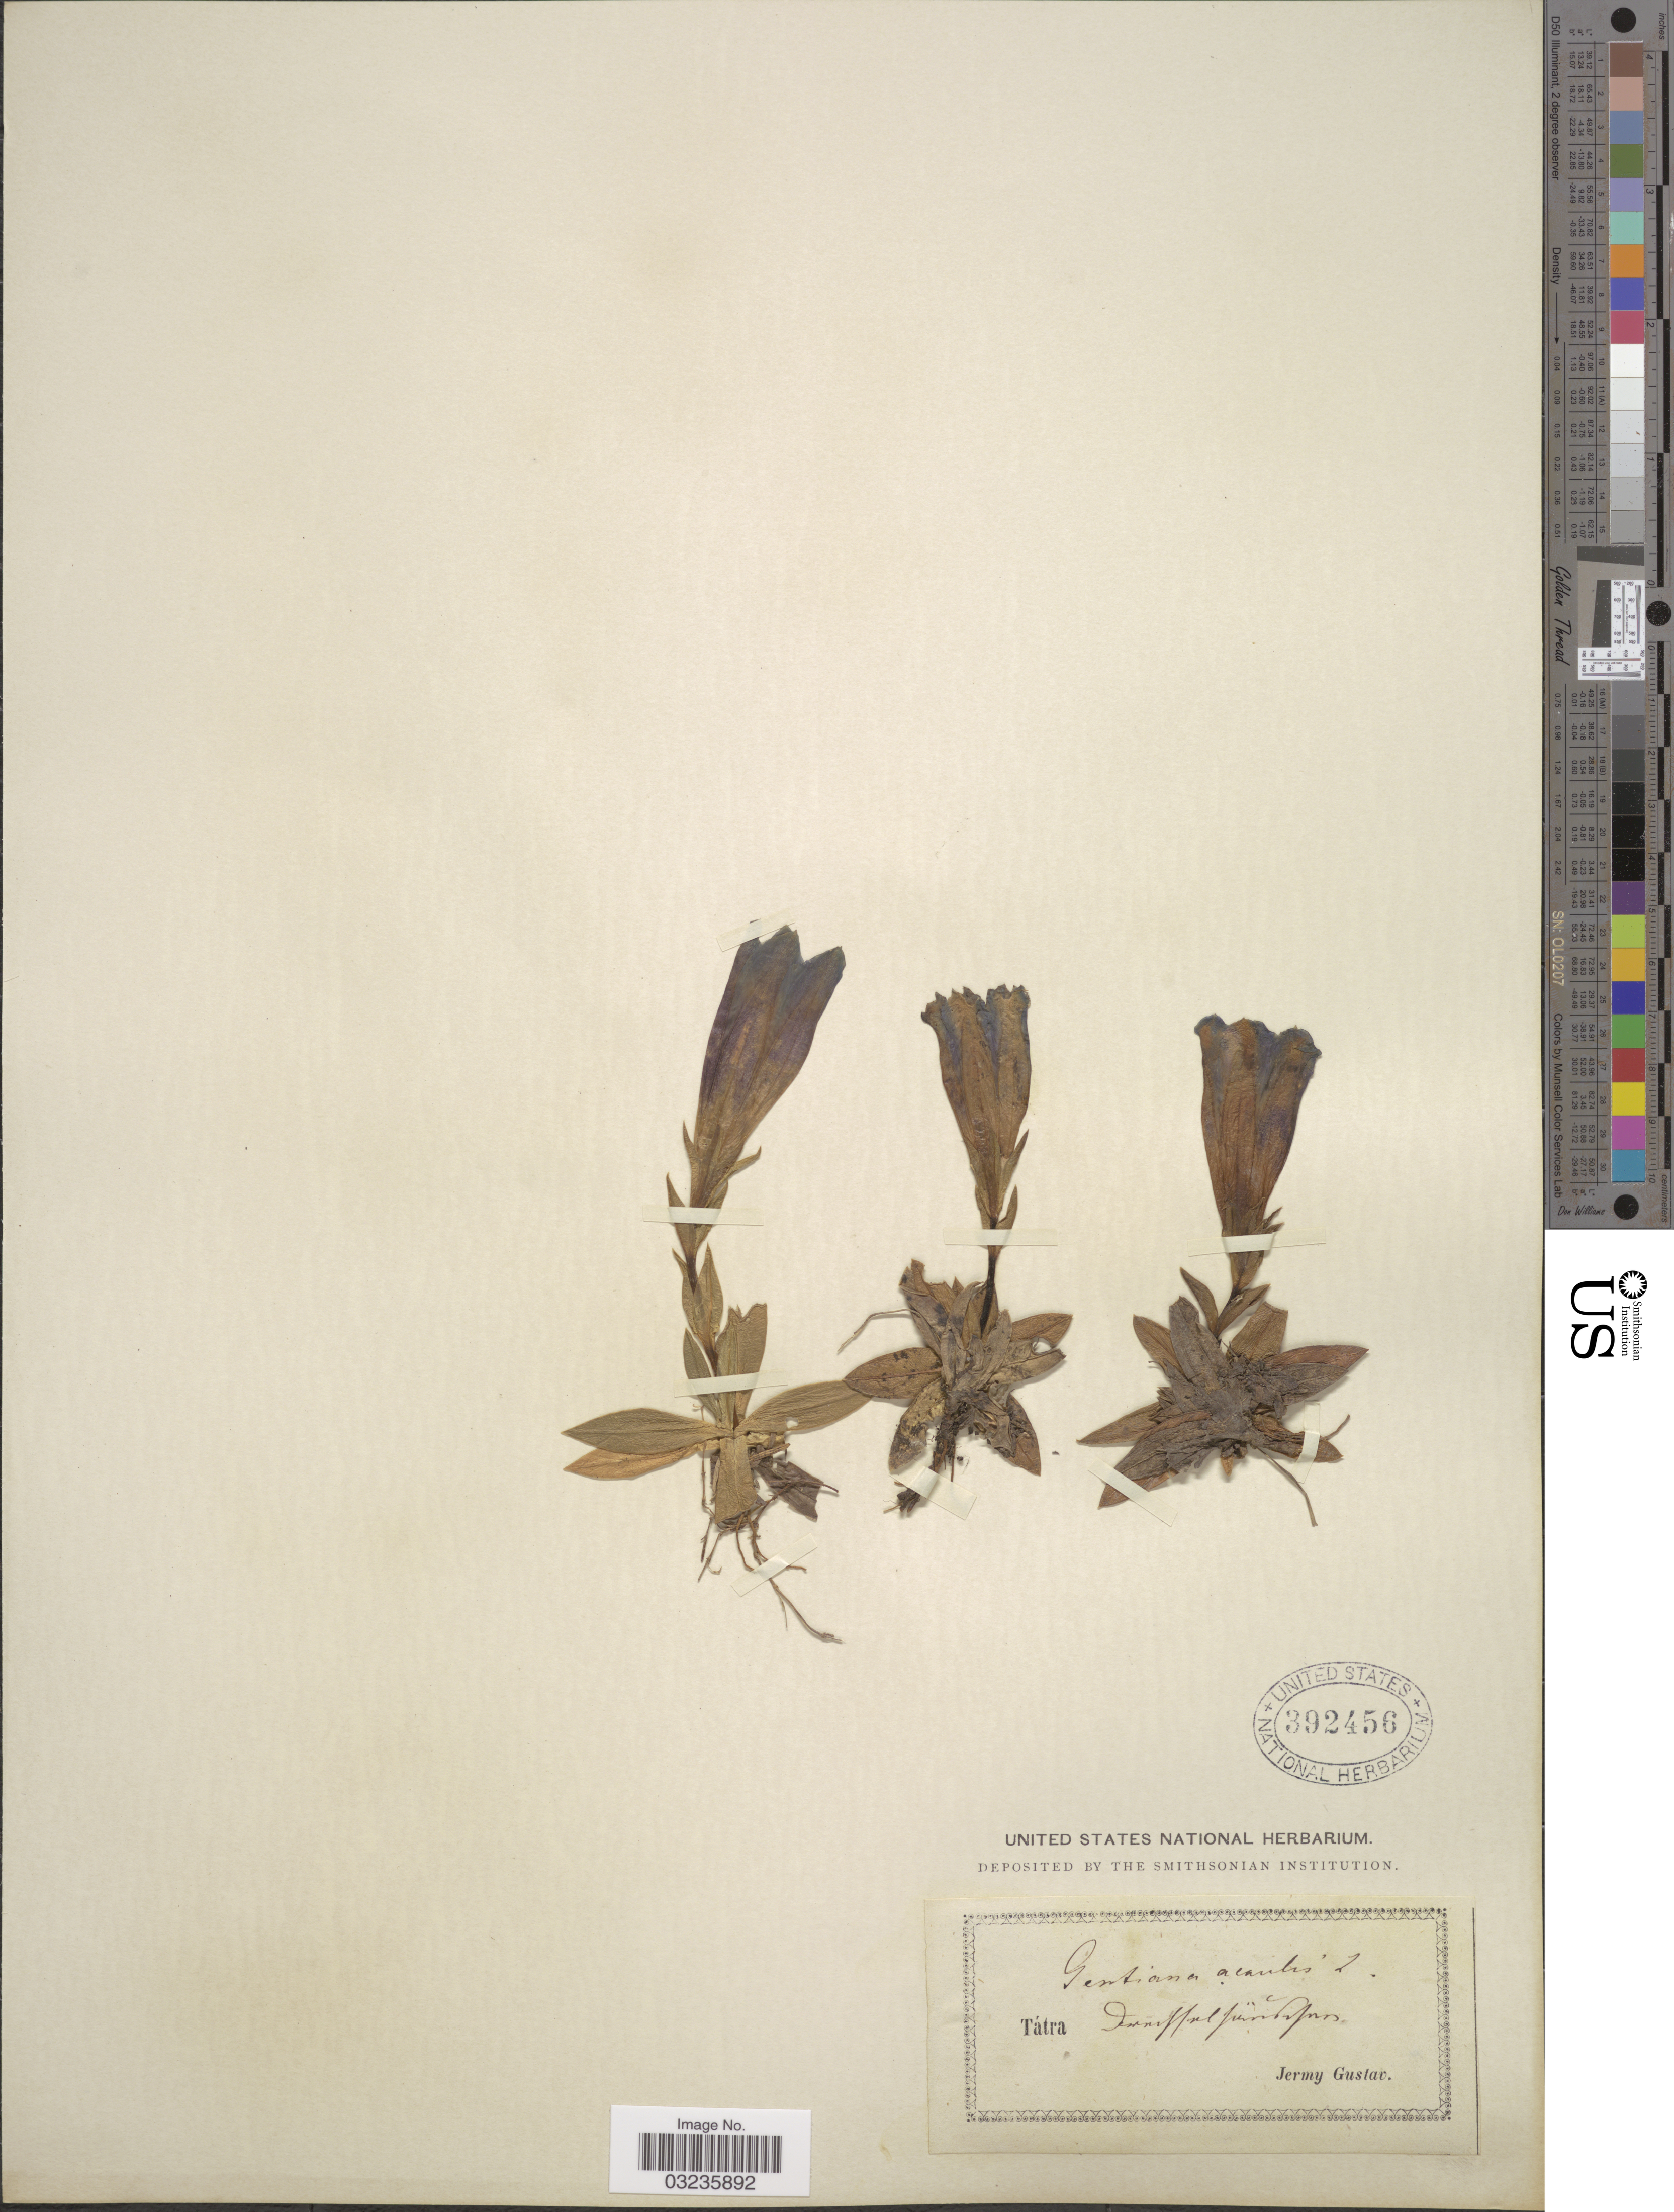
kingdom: Plantae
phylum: Tracheophyta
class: Magnoliopsida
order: Gentianales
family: Gentianaceae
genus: Gentiana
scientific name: Gentiana acaulis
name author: L.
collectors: J. Gustav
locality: Tátra. [illegible text].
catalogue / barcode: US 392456